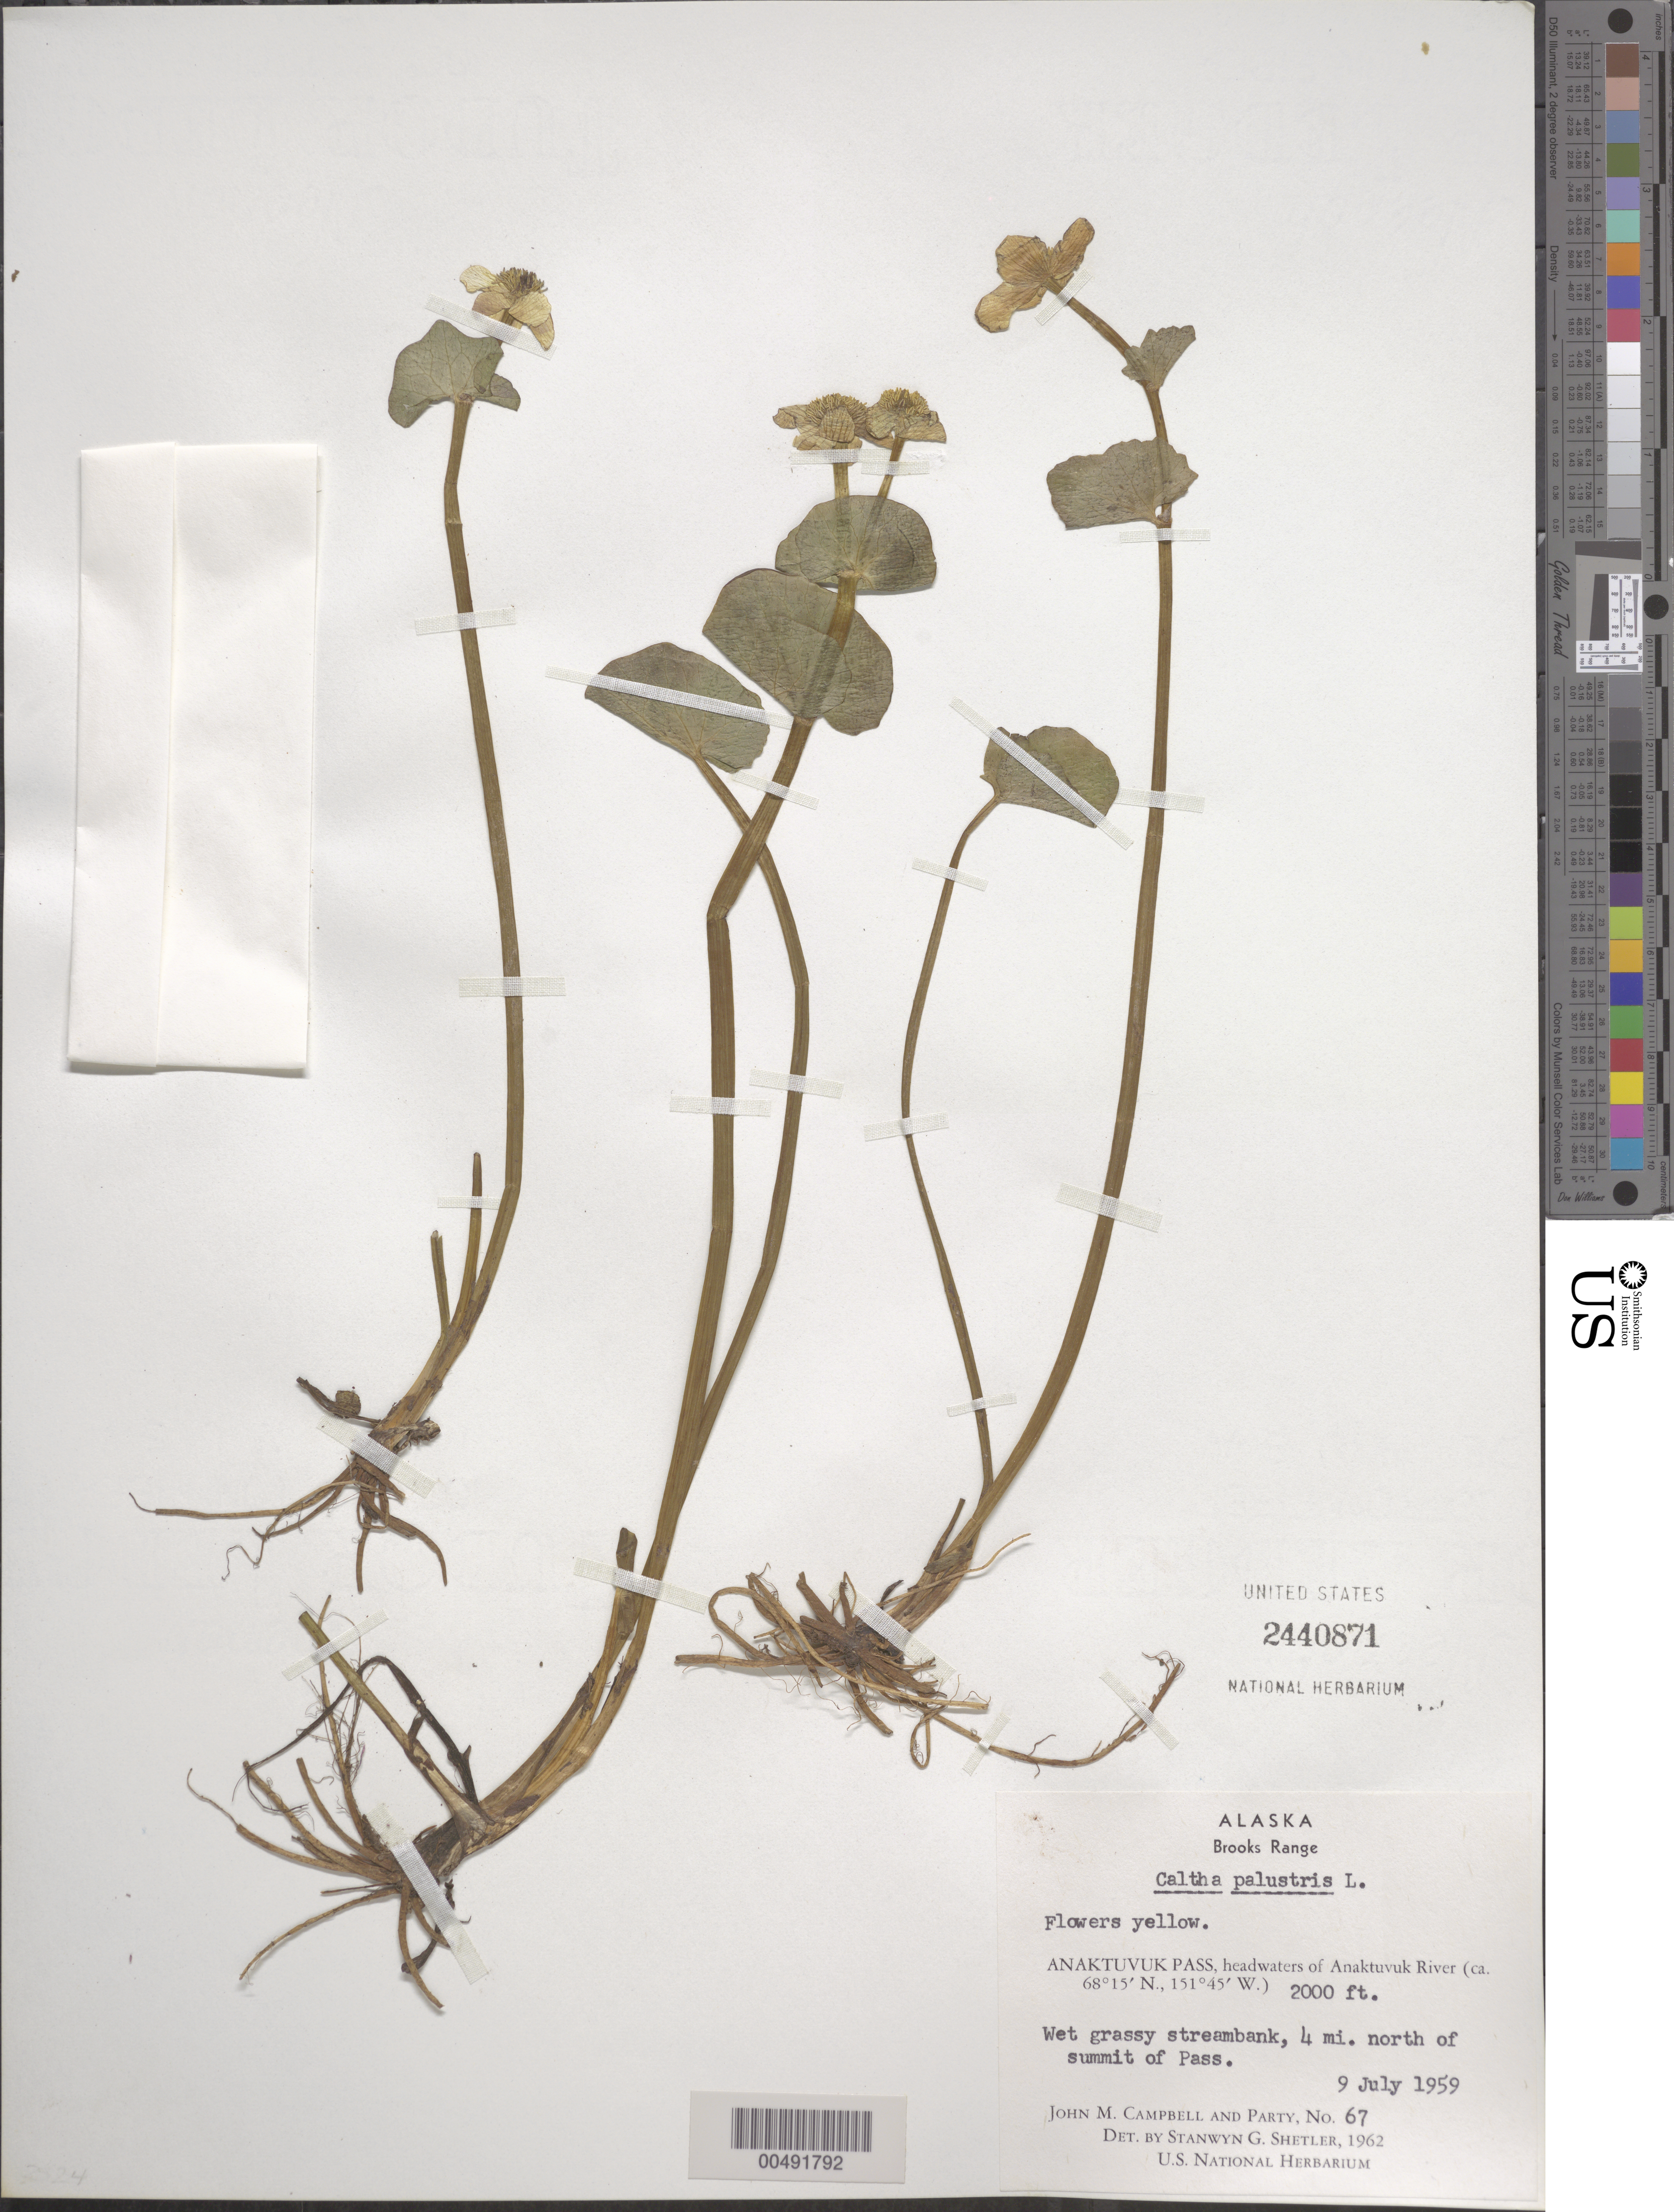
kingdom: Plantae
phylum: Tracheophyta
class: Magnoliopsida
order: Ranunculales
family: Ranunculaceae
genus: Caltha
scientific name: Caltha palustris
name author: L.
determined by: Shetler, Stanwyn G., (US), NMNH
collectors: J. M. Campbell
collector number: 67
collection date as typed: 09 Jul 1959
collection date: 1959-07-09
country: United States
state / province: Alaska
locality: Brooks Range, 4 mi. N of summit of Anaktuvuk Pass, headwaters of Anaktuvuk River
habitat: wet grassy streambank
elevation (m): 610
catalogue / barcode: US 2440871